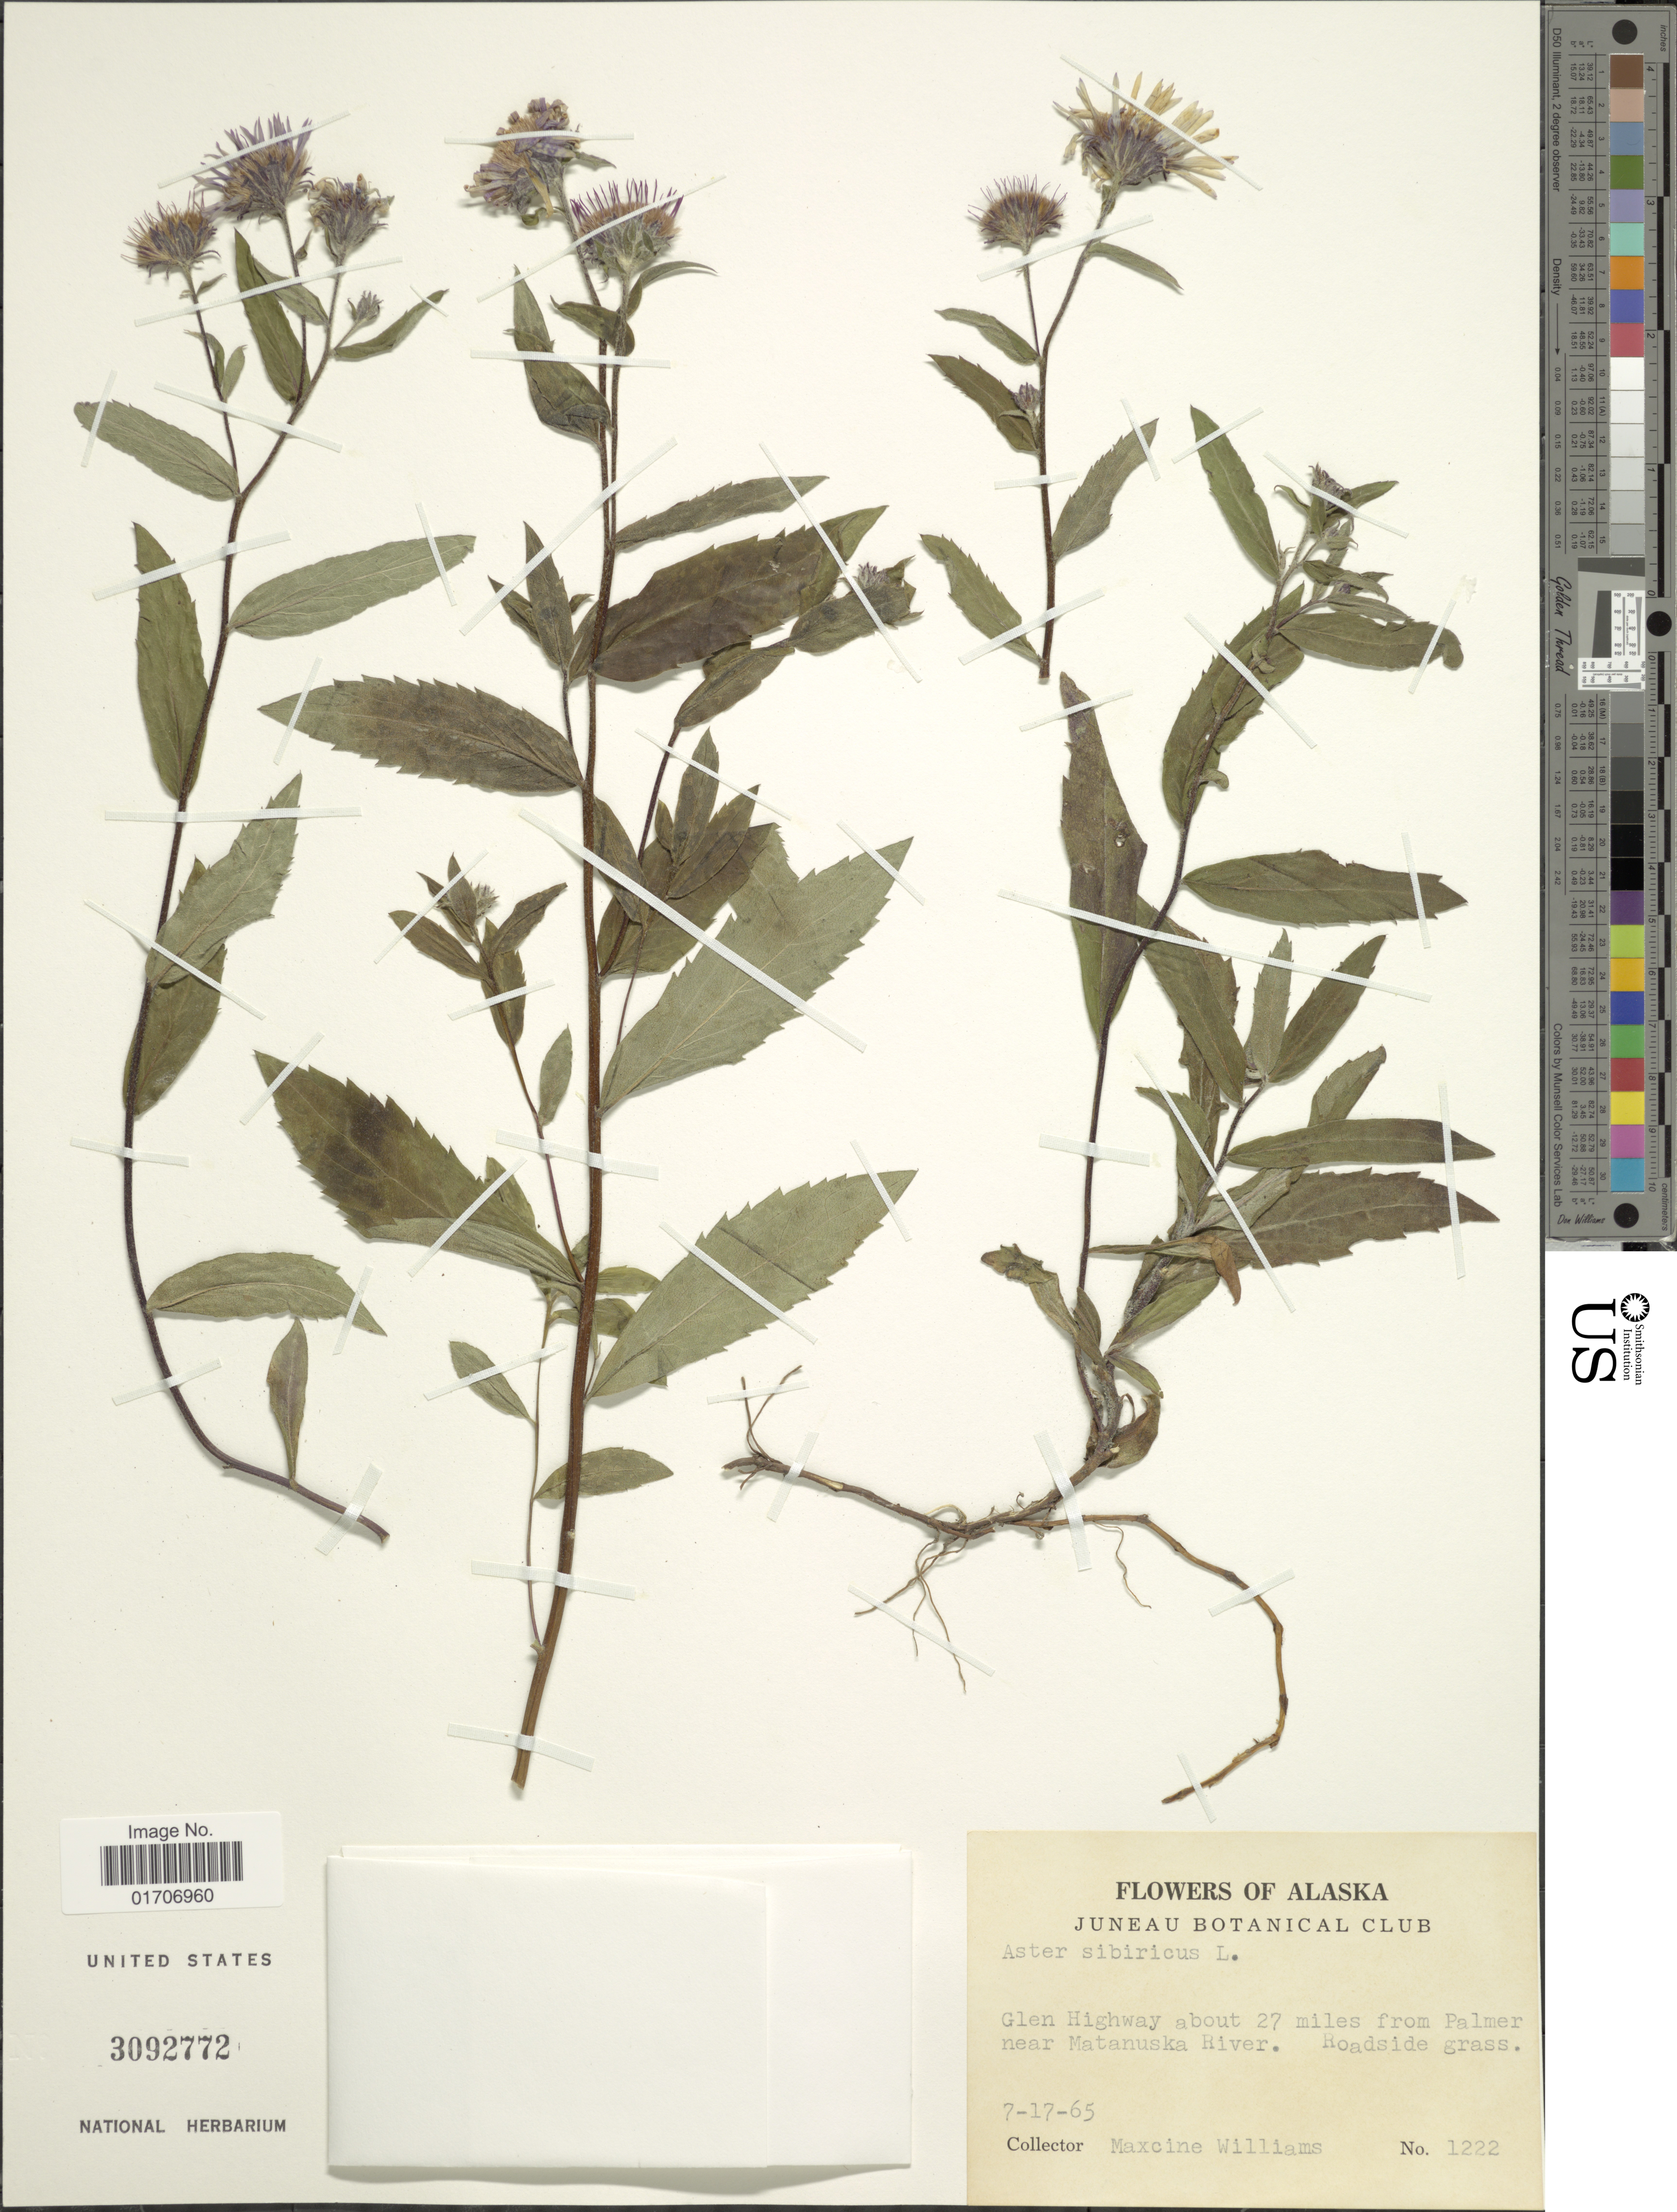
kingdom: Plantae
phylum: Tracheophyta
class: Magnoliopsida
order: Asterales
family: Asteraceae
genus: Eurybia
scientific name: Eurybia sibirica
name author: (L.) G.L. Nesom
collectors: M. Williams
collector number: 1222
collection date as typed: Transcribed d/m/y: 17/7/65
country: United States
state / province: Alaska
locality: Glen Highway about 27 miles from Palmer near Matanuska River. Roadside grass.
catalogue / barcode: US 3092772